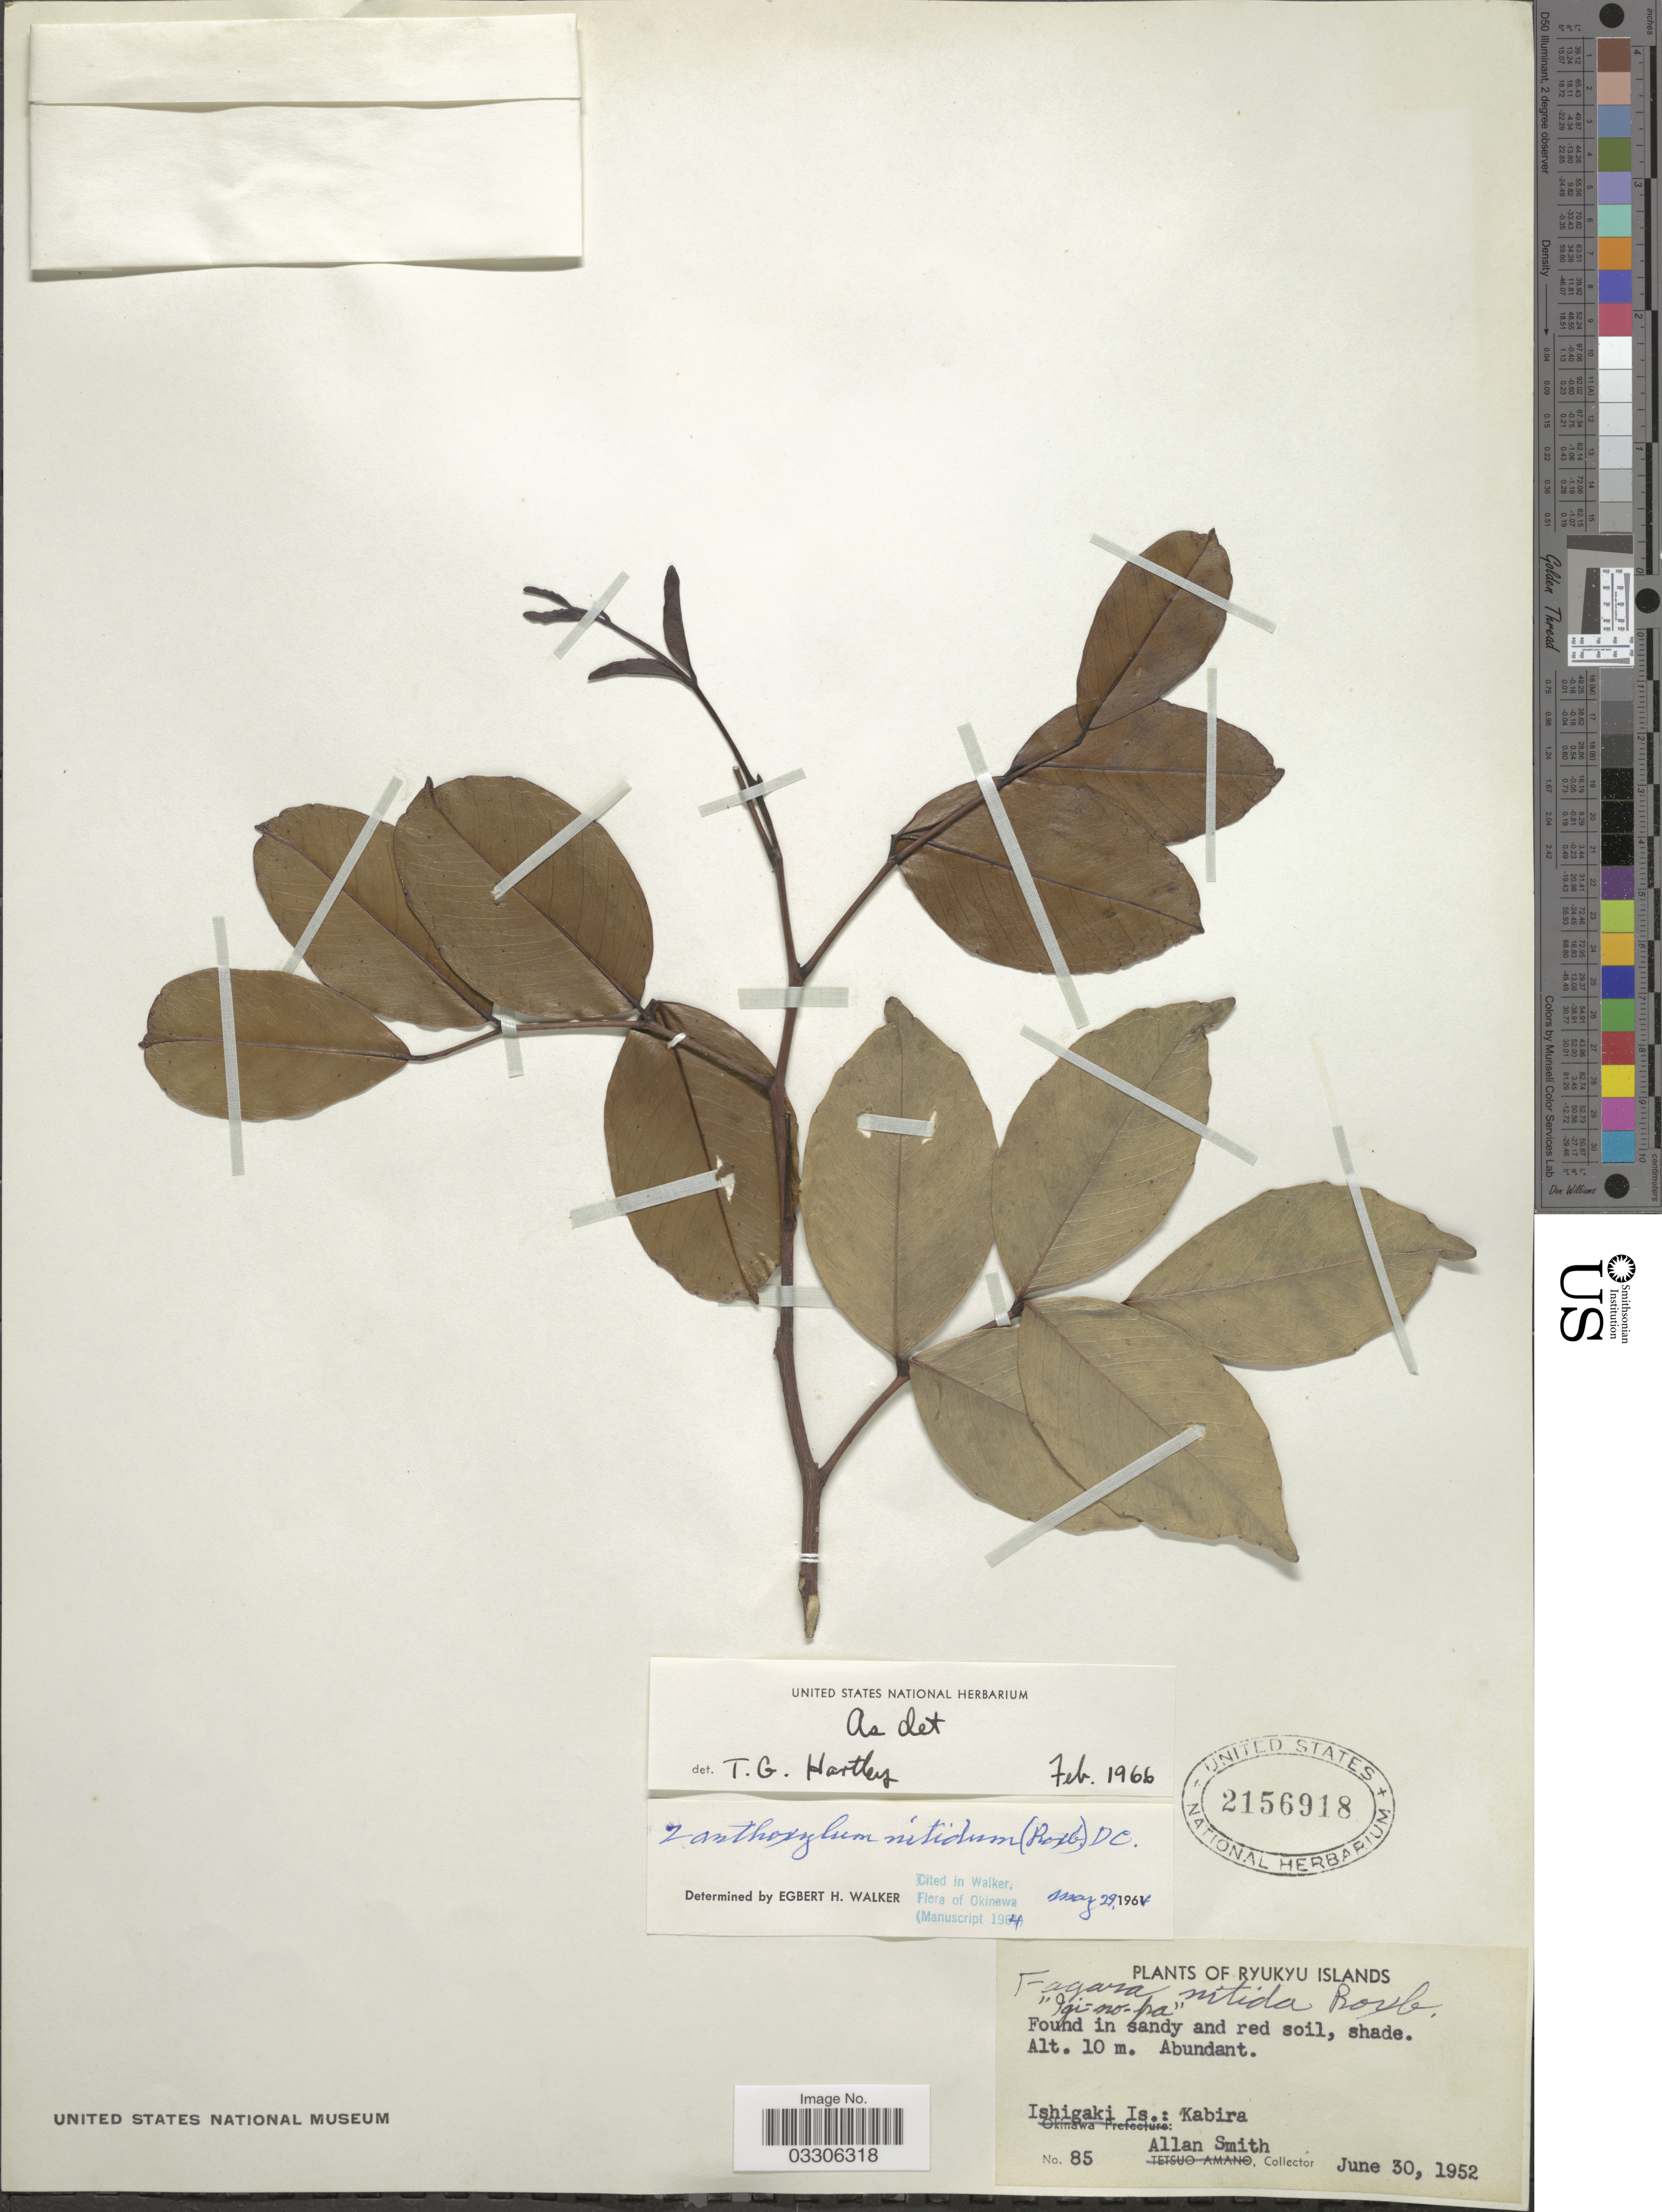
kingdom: Plantae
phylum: Tracheophyta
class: Magnoliopsida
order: Sapindales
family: Rutaceae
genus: Zanthoxylum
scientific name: Zanthoxylum nitidum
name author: Bunge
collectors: A. Smith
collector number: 85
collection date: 1952-06-30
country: Japan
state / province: Okinawa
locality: Ryukyu Islands. Ishigaki Is.: Kabira.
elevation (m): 10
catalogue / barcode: US 2156918